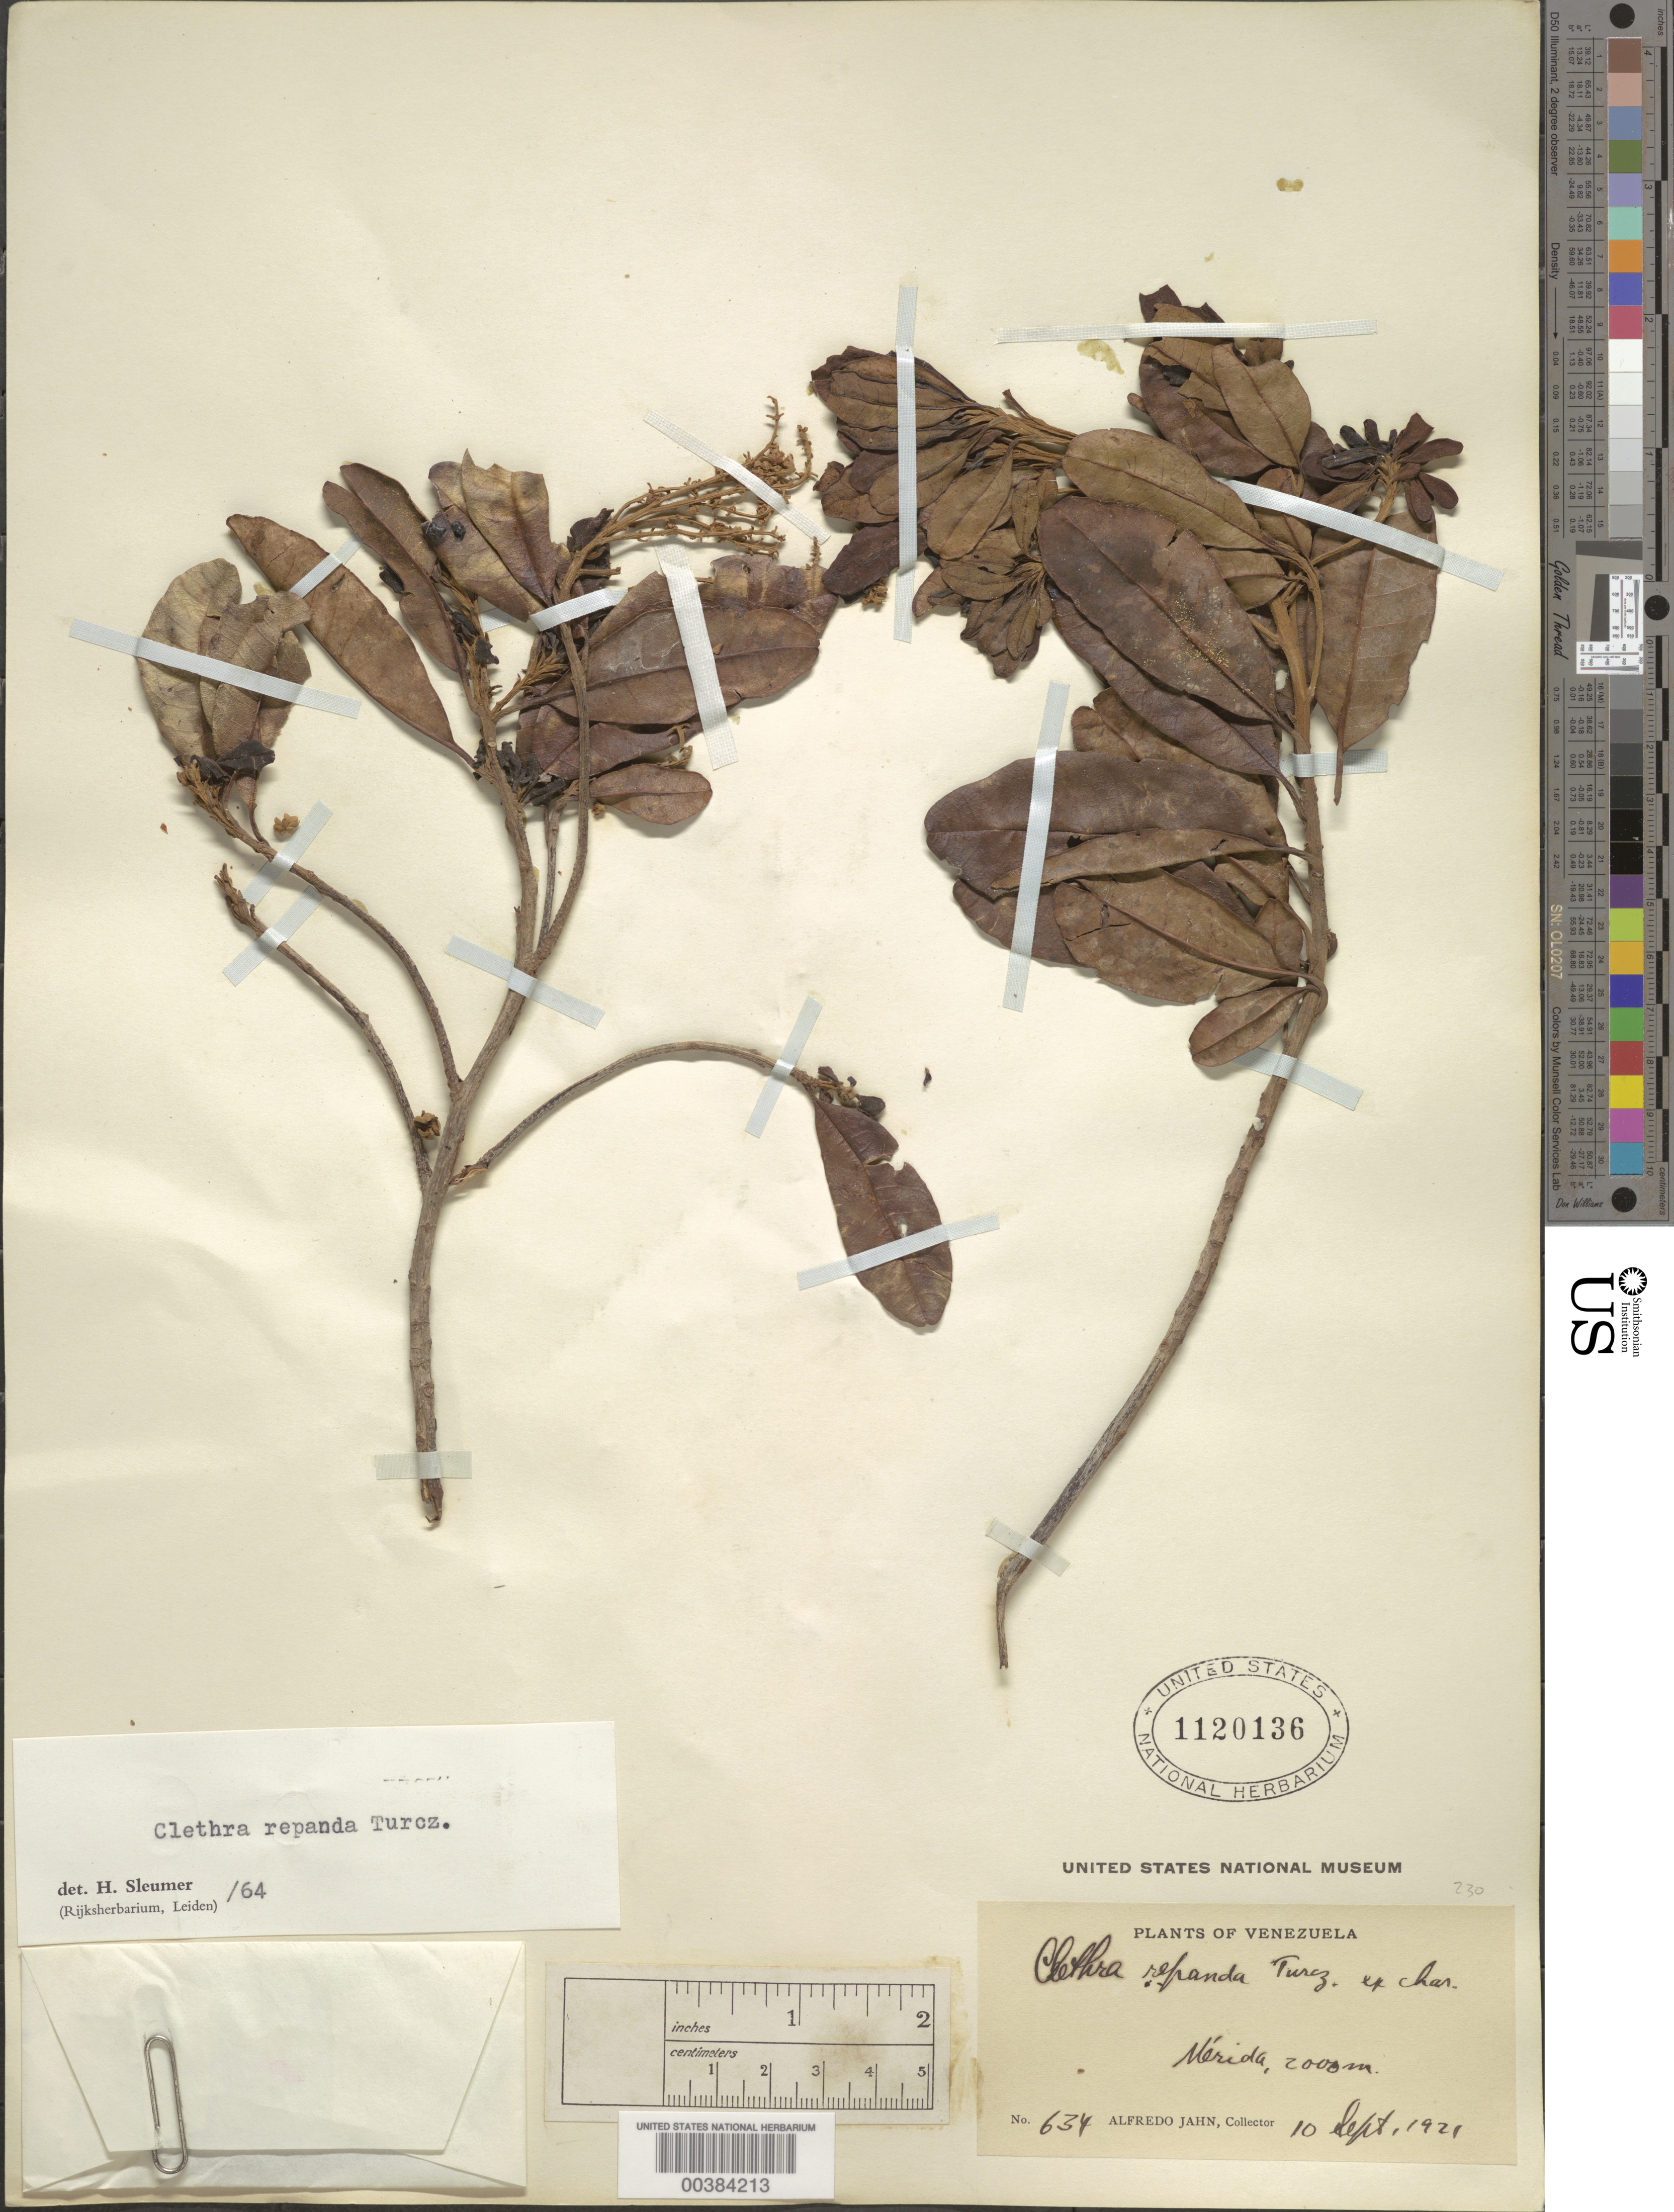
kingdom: Plantae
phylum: Tracheophyta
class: Magnoliopsida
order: Ericales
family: Clethraceae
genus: Clethra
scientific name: Clethra repanda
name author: Turcz.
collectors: A. Jahn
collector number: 634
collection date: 1921-09-10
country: Venezuela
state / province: Mérida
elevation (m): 2000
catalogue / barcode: US 1120136